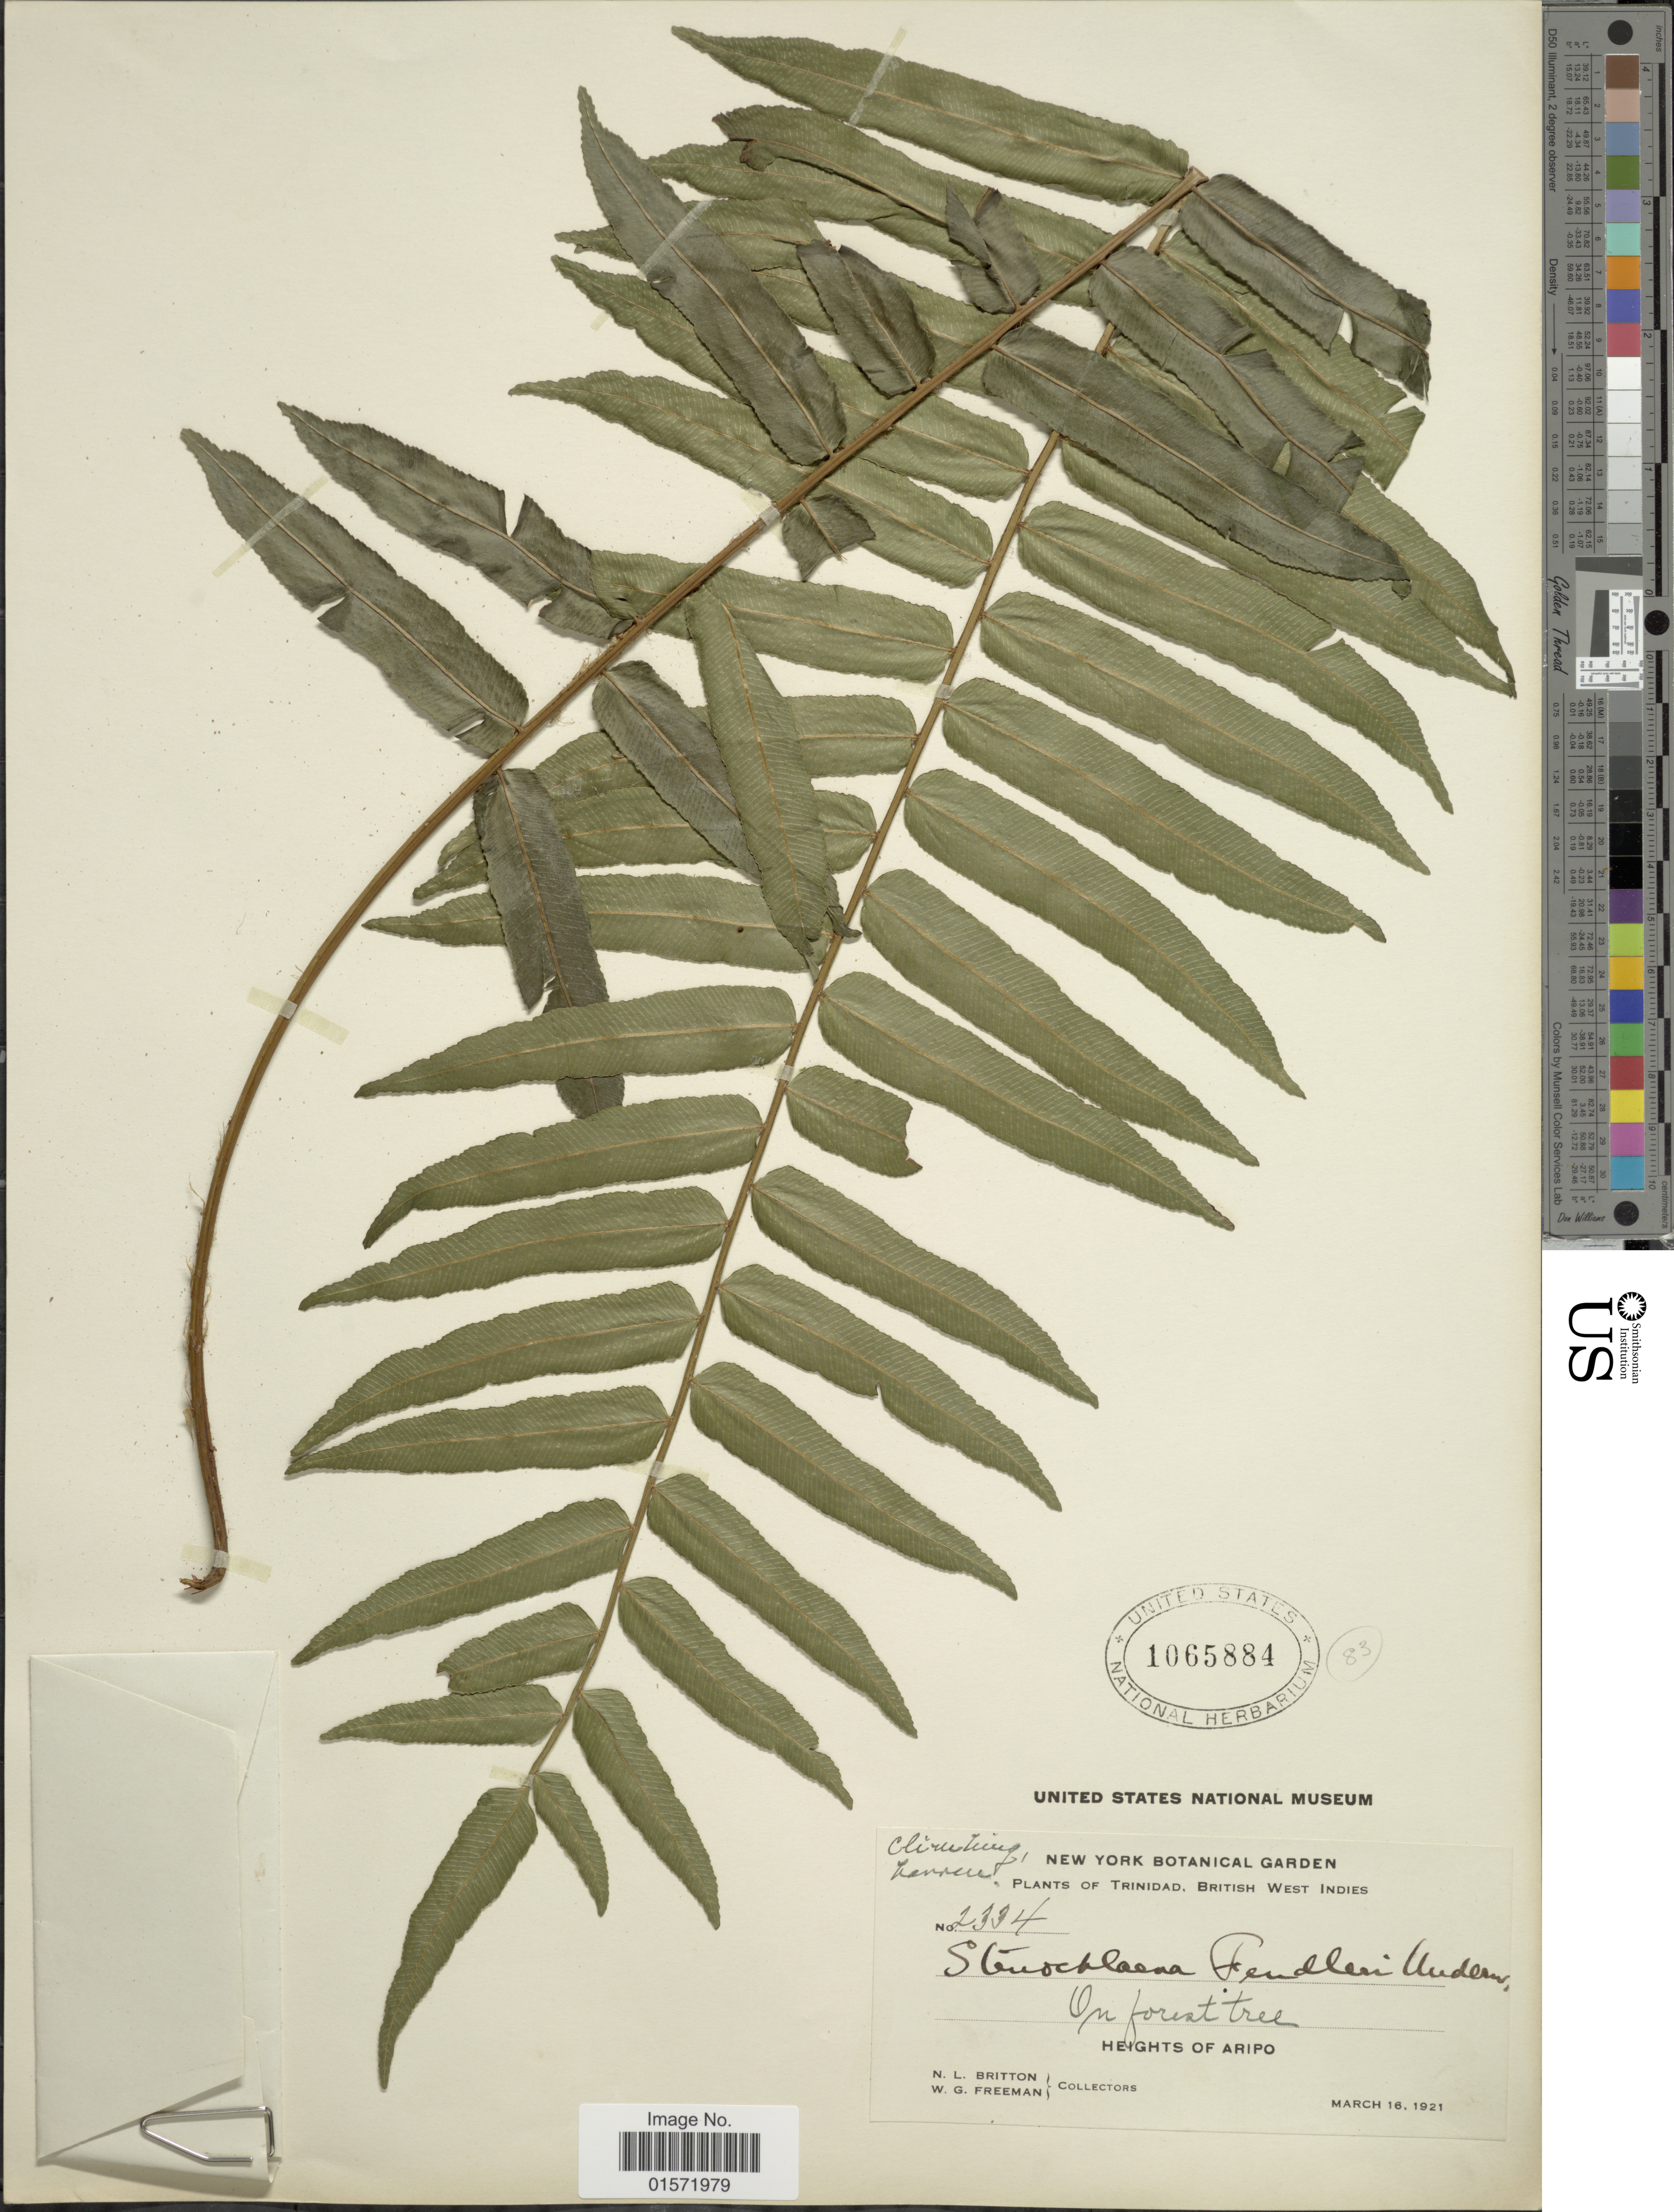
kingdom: Plantae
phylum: Tracheophyta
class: Polypodiopsida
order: Polypodiales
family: Lomariopsidaceae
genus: Lomariopsis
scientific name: Lomariopsis fendleri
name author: D.C. Eaton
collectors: N. Britton & W. Freeman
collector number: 2334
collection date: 1921-03-16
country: Trinidad and Tobago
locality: Trinidad, British West Indies, Heights of Aripo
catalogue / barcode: US 1065884